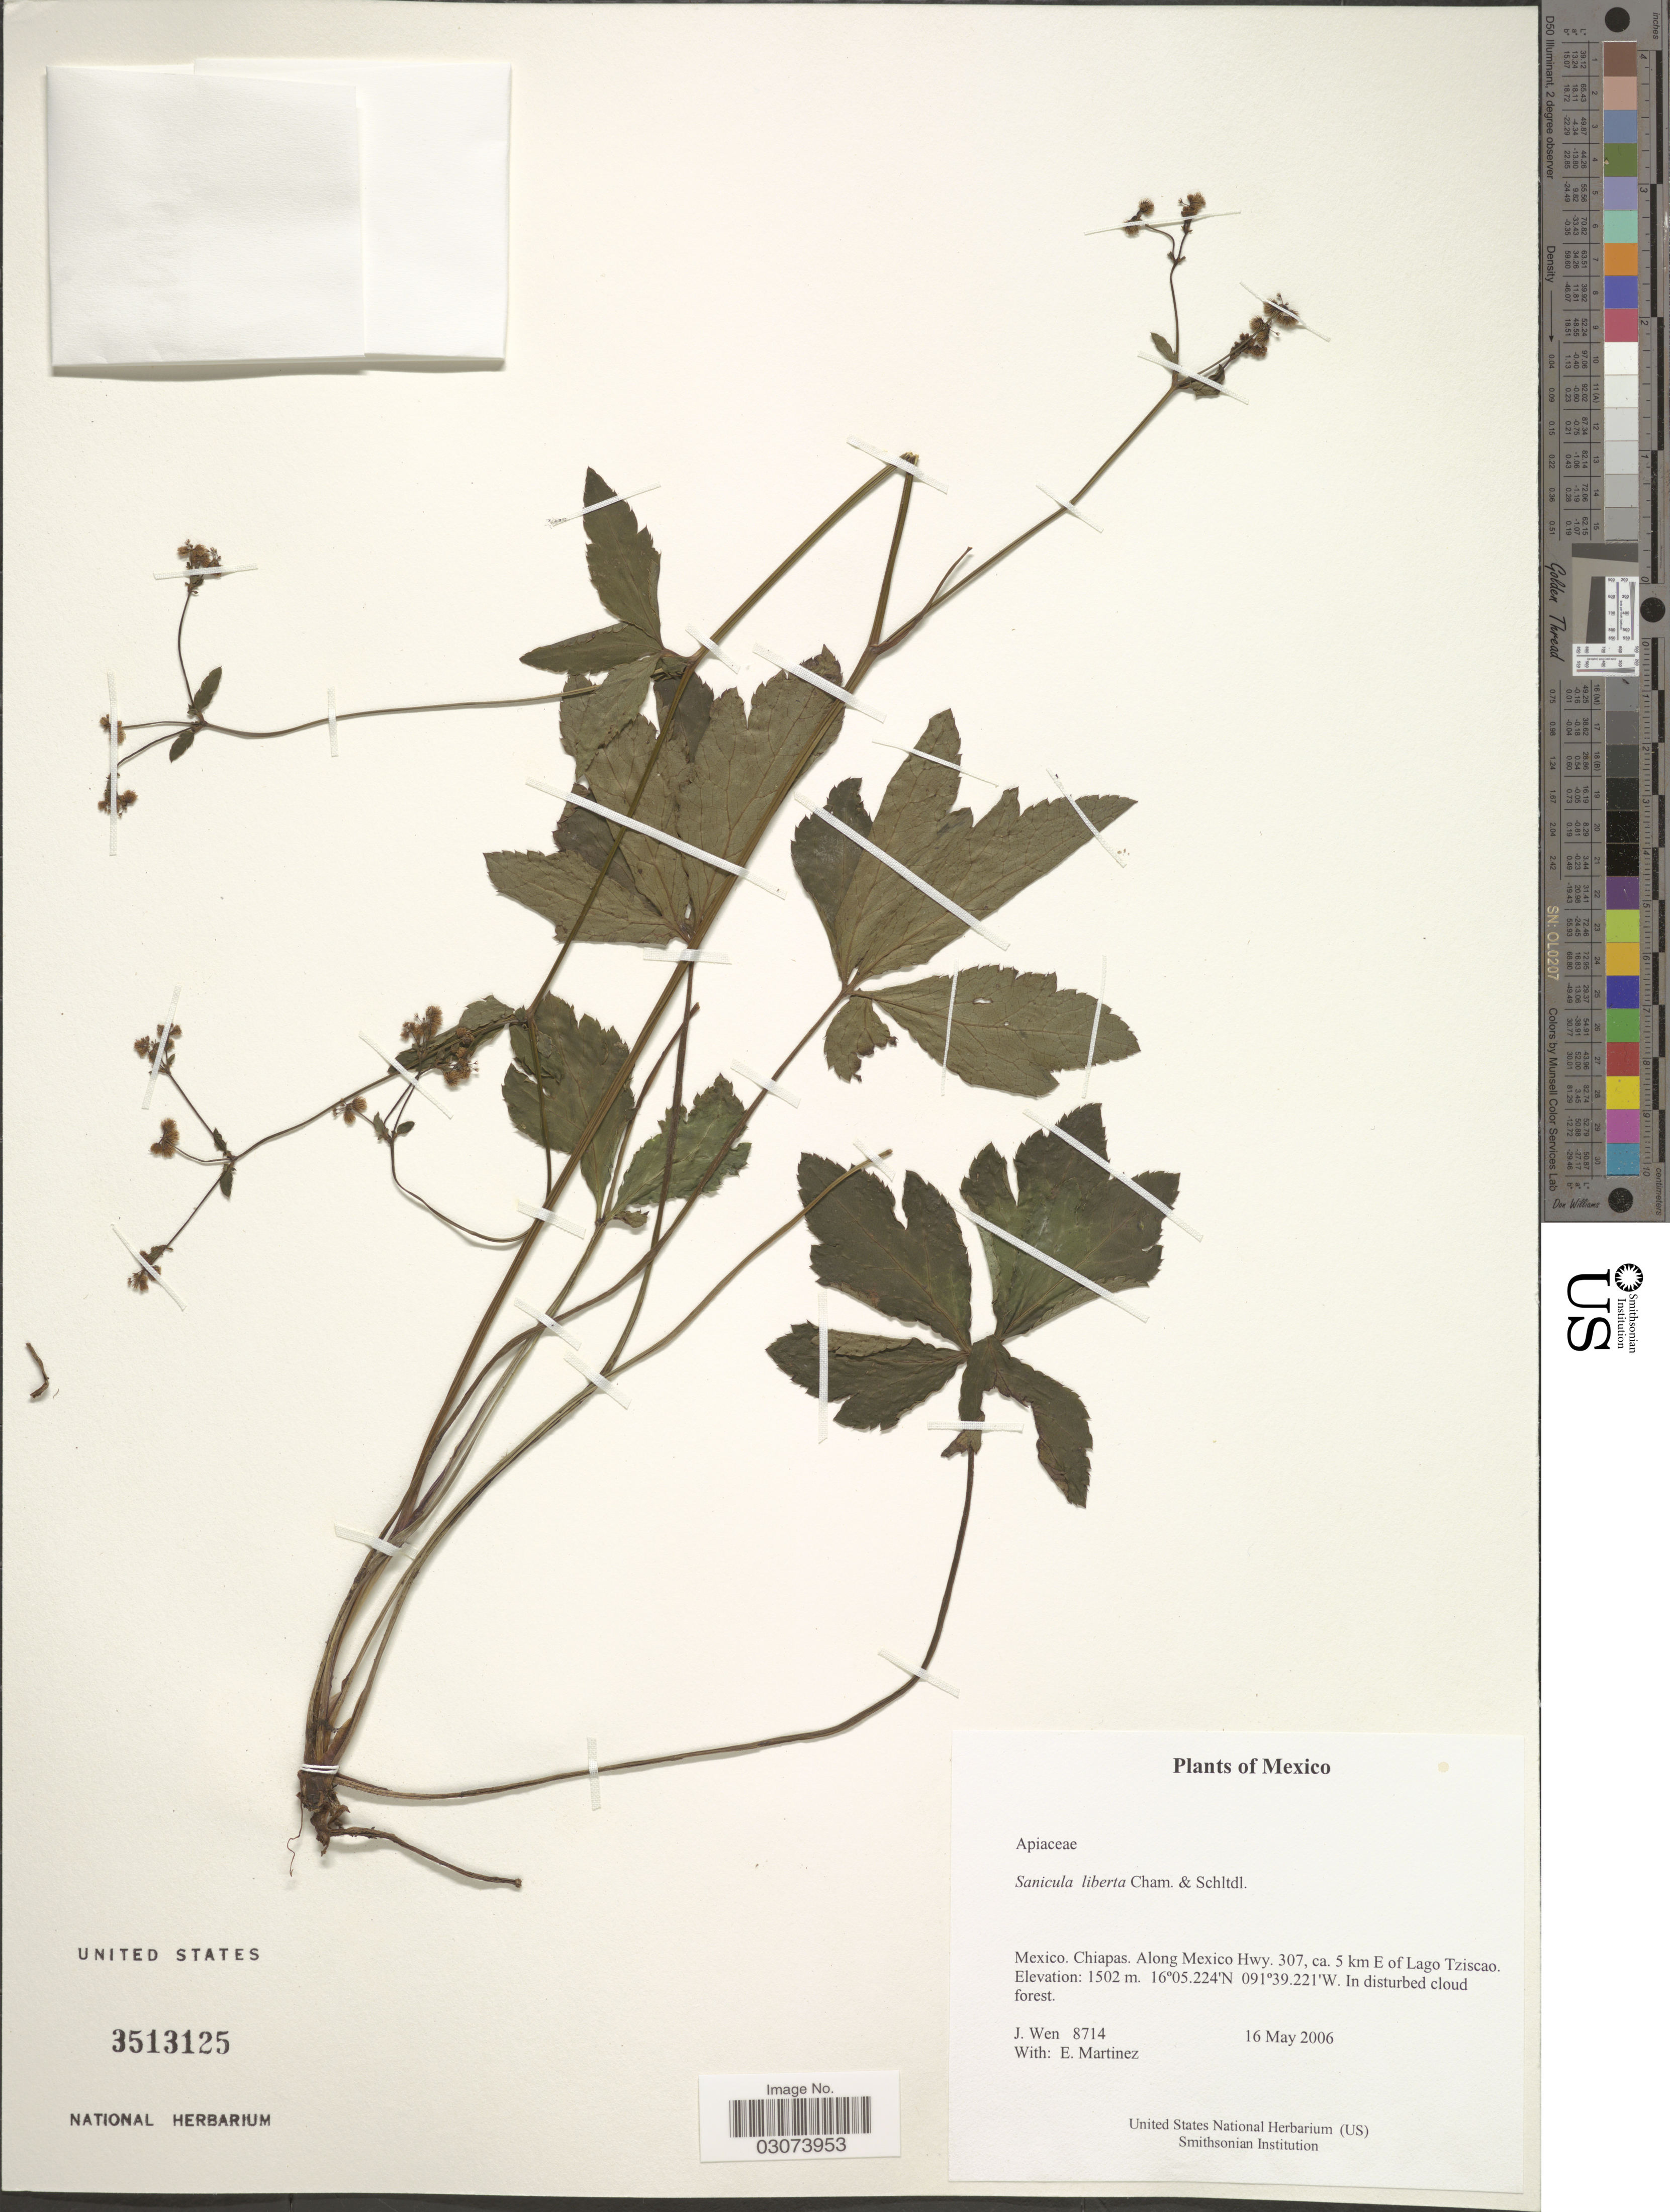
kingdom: Plantae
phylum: Tracheophyta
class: Magnoliopsida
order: Apiales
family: Apiaceae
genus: Sanicula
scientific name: Sanicula liberta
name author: Cham. & Schltdl.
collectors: J. Wen & E. Martínez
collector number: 8714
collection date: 2006-05-16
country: Mexico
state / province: Chiapas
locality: Along Mexico Hwy. 307, ca. 5 km E of Lago Tziscao.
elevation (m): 1502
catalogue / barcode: US 3513125